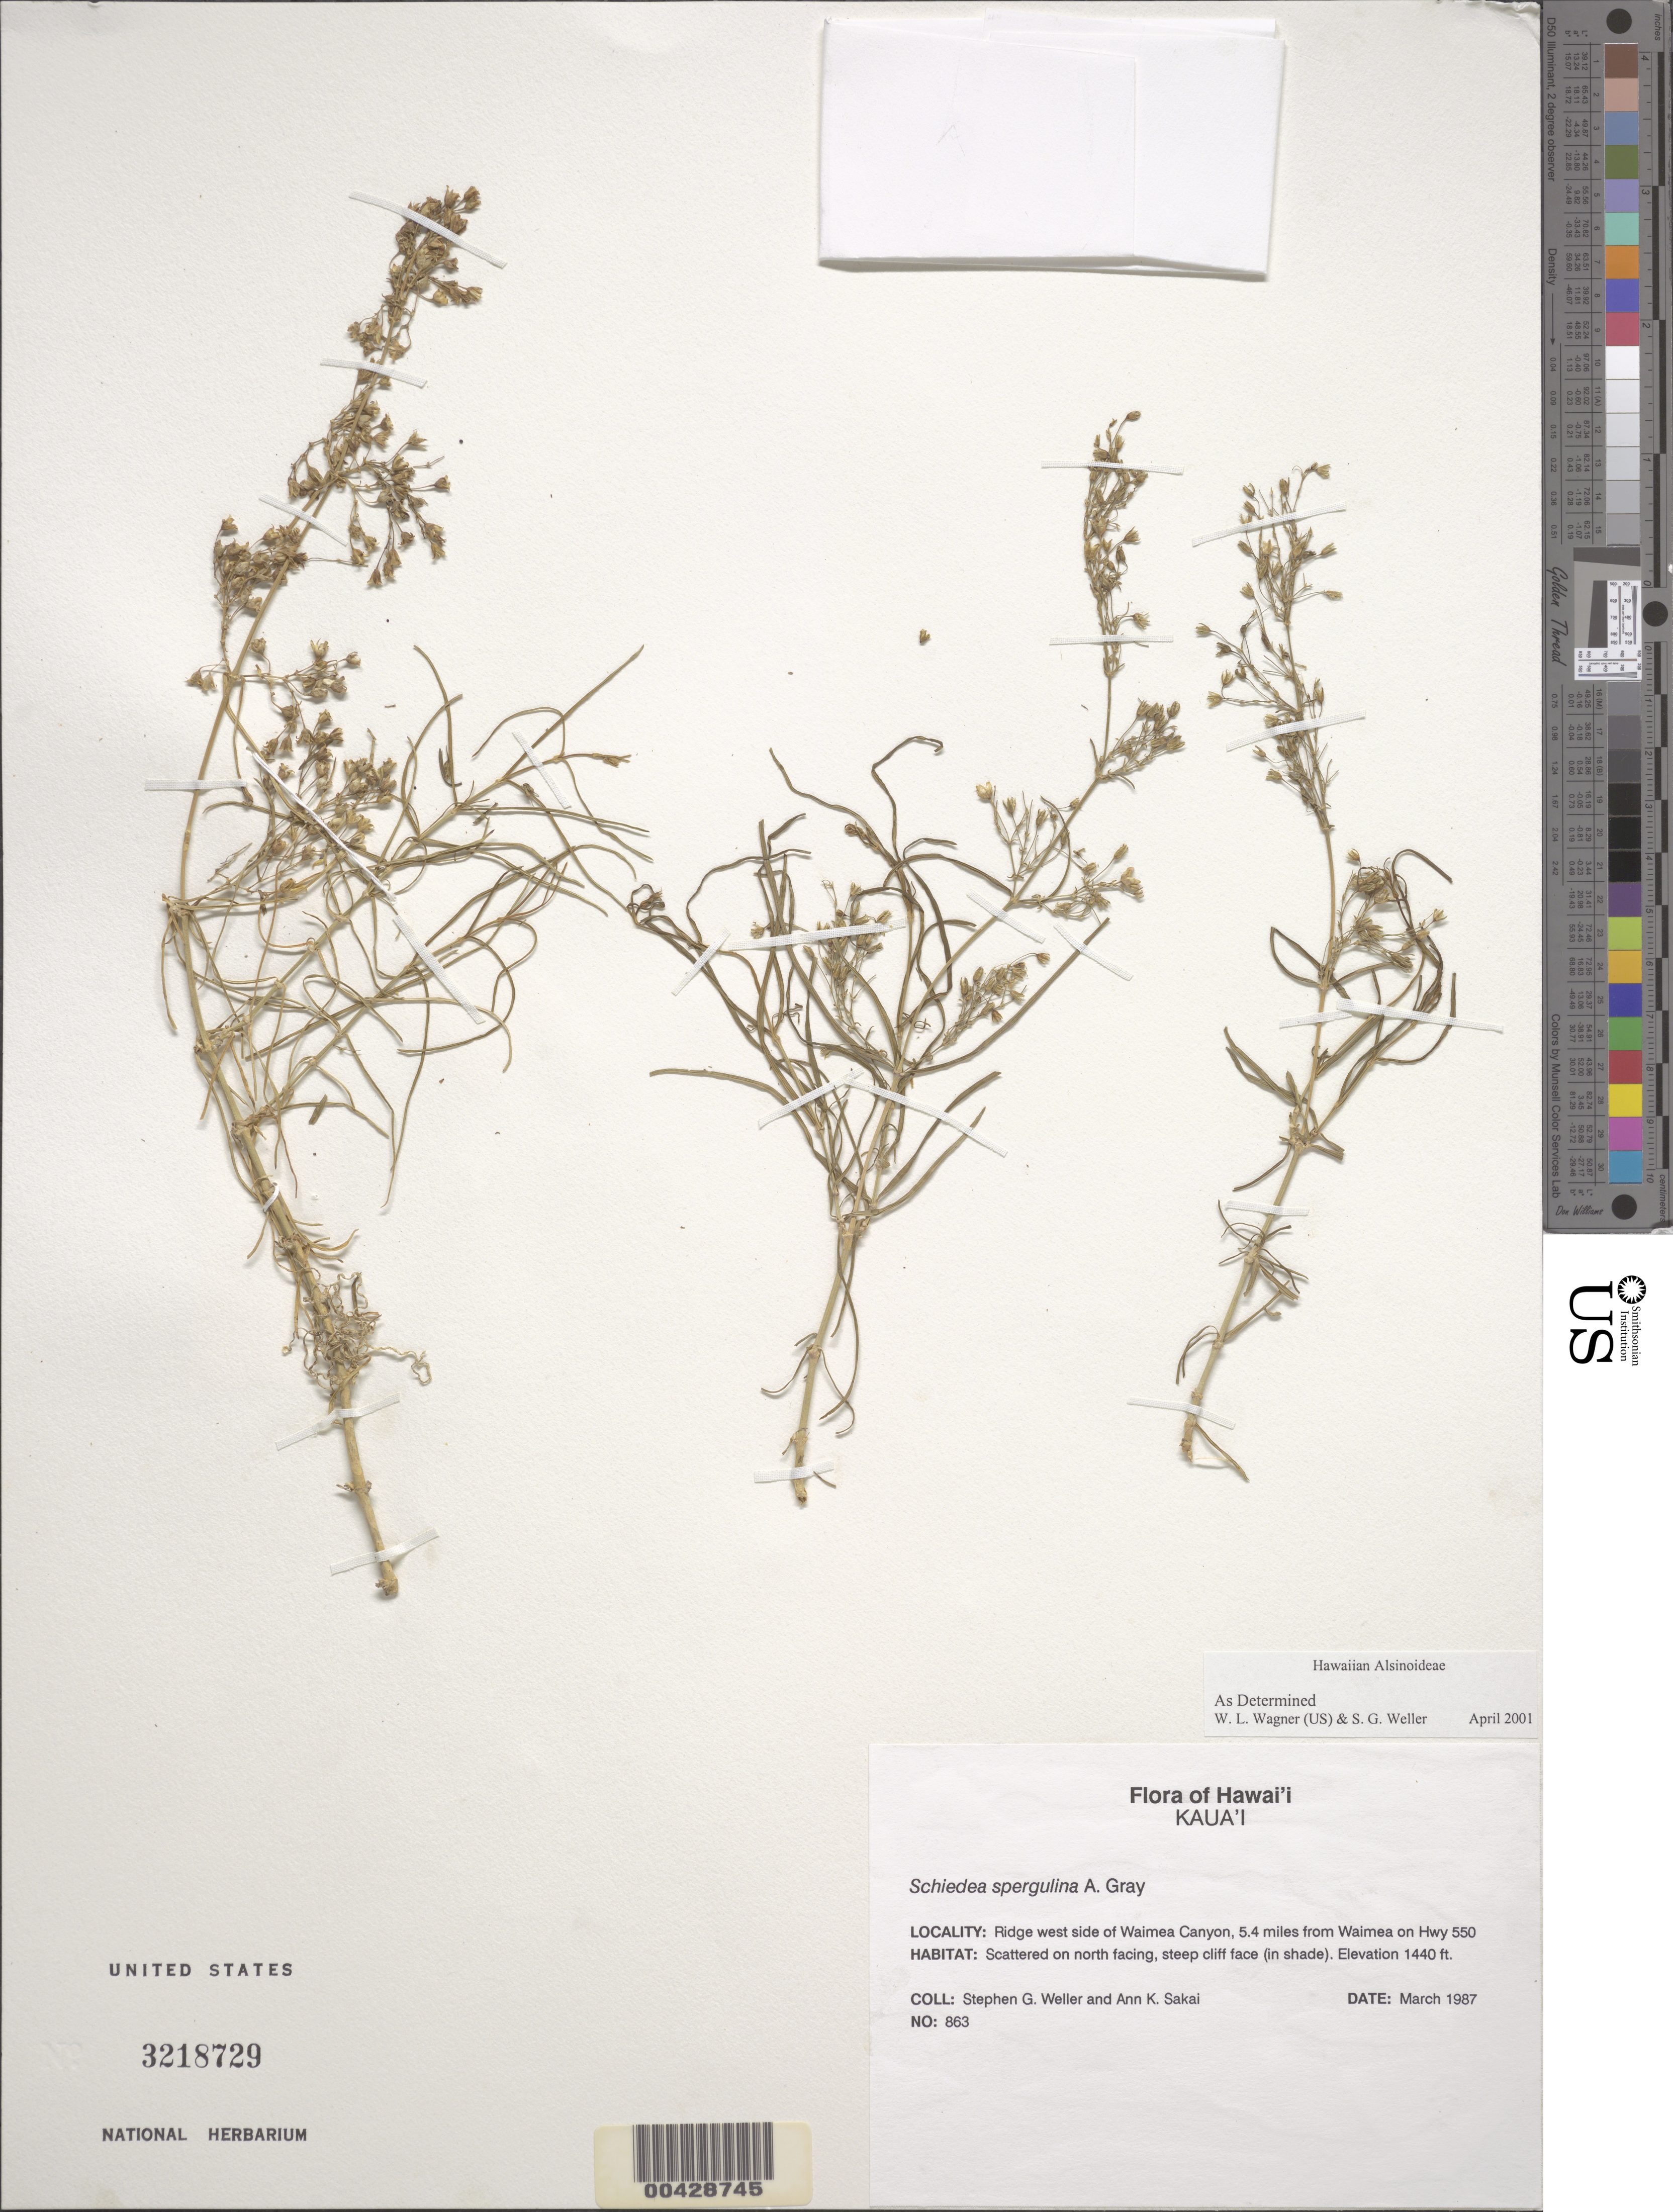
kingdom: Plantae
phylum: Tracheophyta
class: Magnoliopsida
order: Caryophyllales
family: Caryophyllaceae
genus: Schiedea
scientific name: Schiedea spergulina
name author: A. Gray in Wilkes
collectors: S. G. Weller & A. Sakai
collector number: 863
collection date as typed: Mar 1987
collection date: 1987-03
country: United States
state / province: Hawaii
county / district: Kauai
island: Kaua'i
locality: ridge west side of Waimea Canyon, 5.4 miles from Waimea on Hwy 550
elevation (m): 439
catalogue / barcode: US 3218729